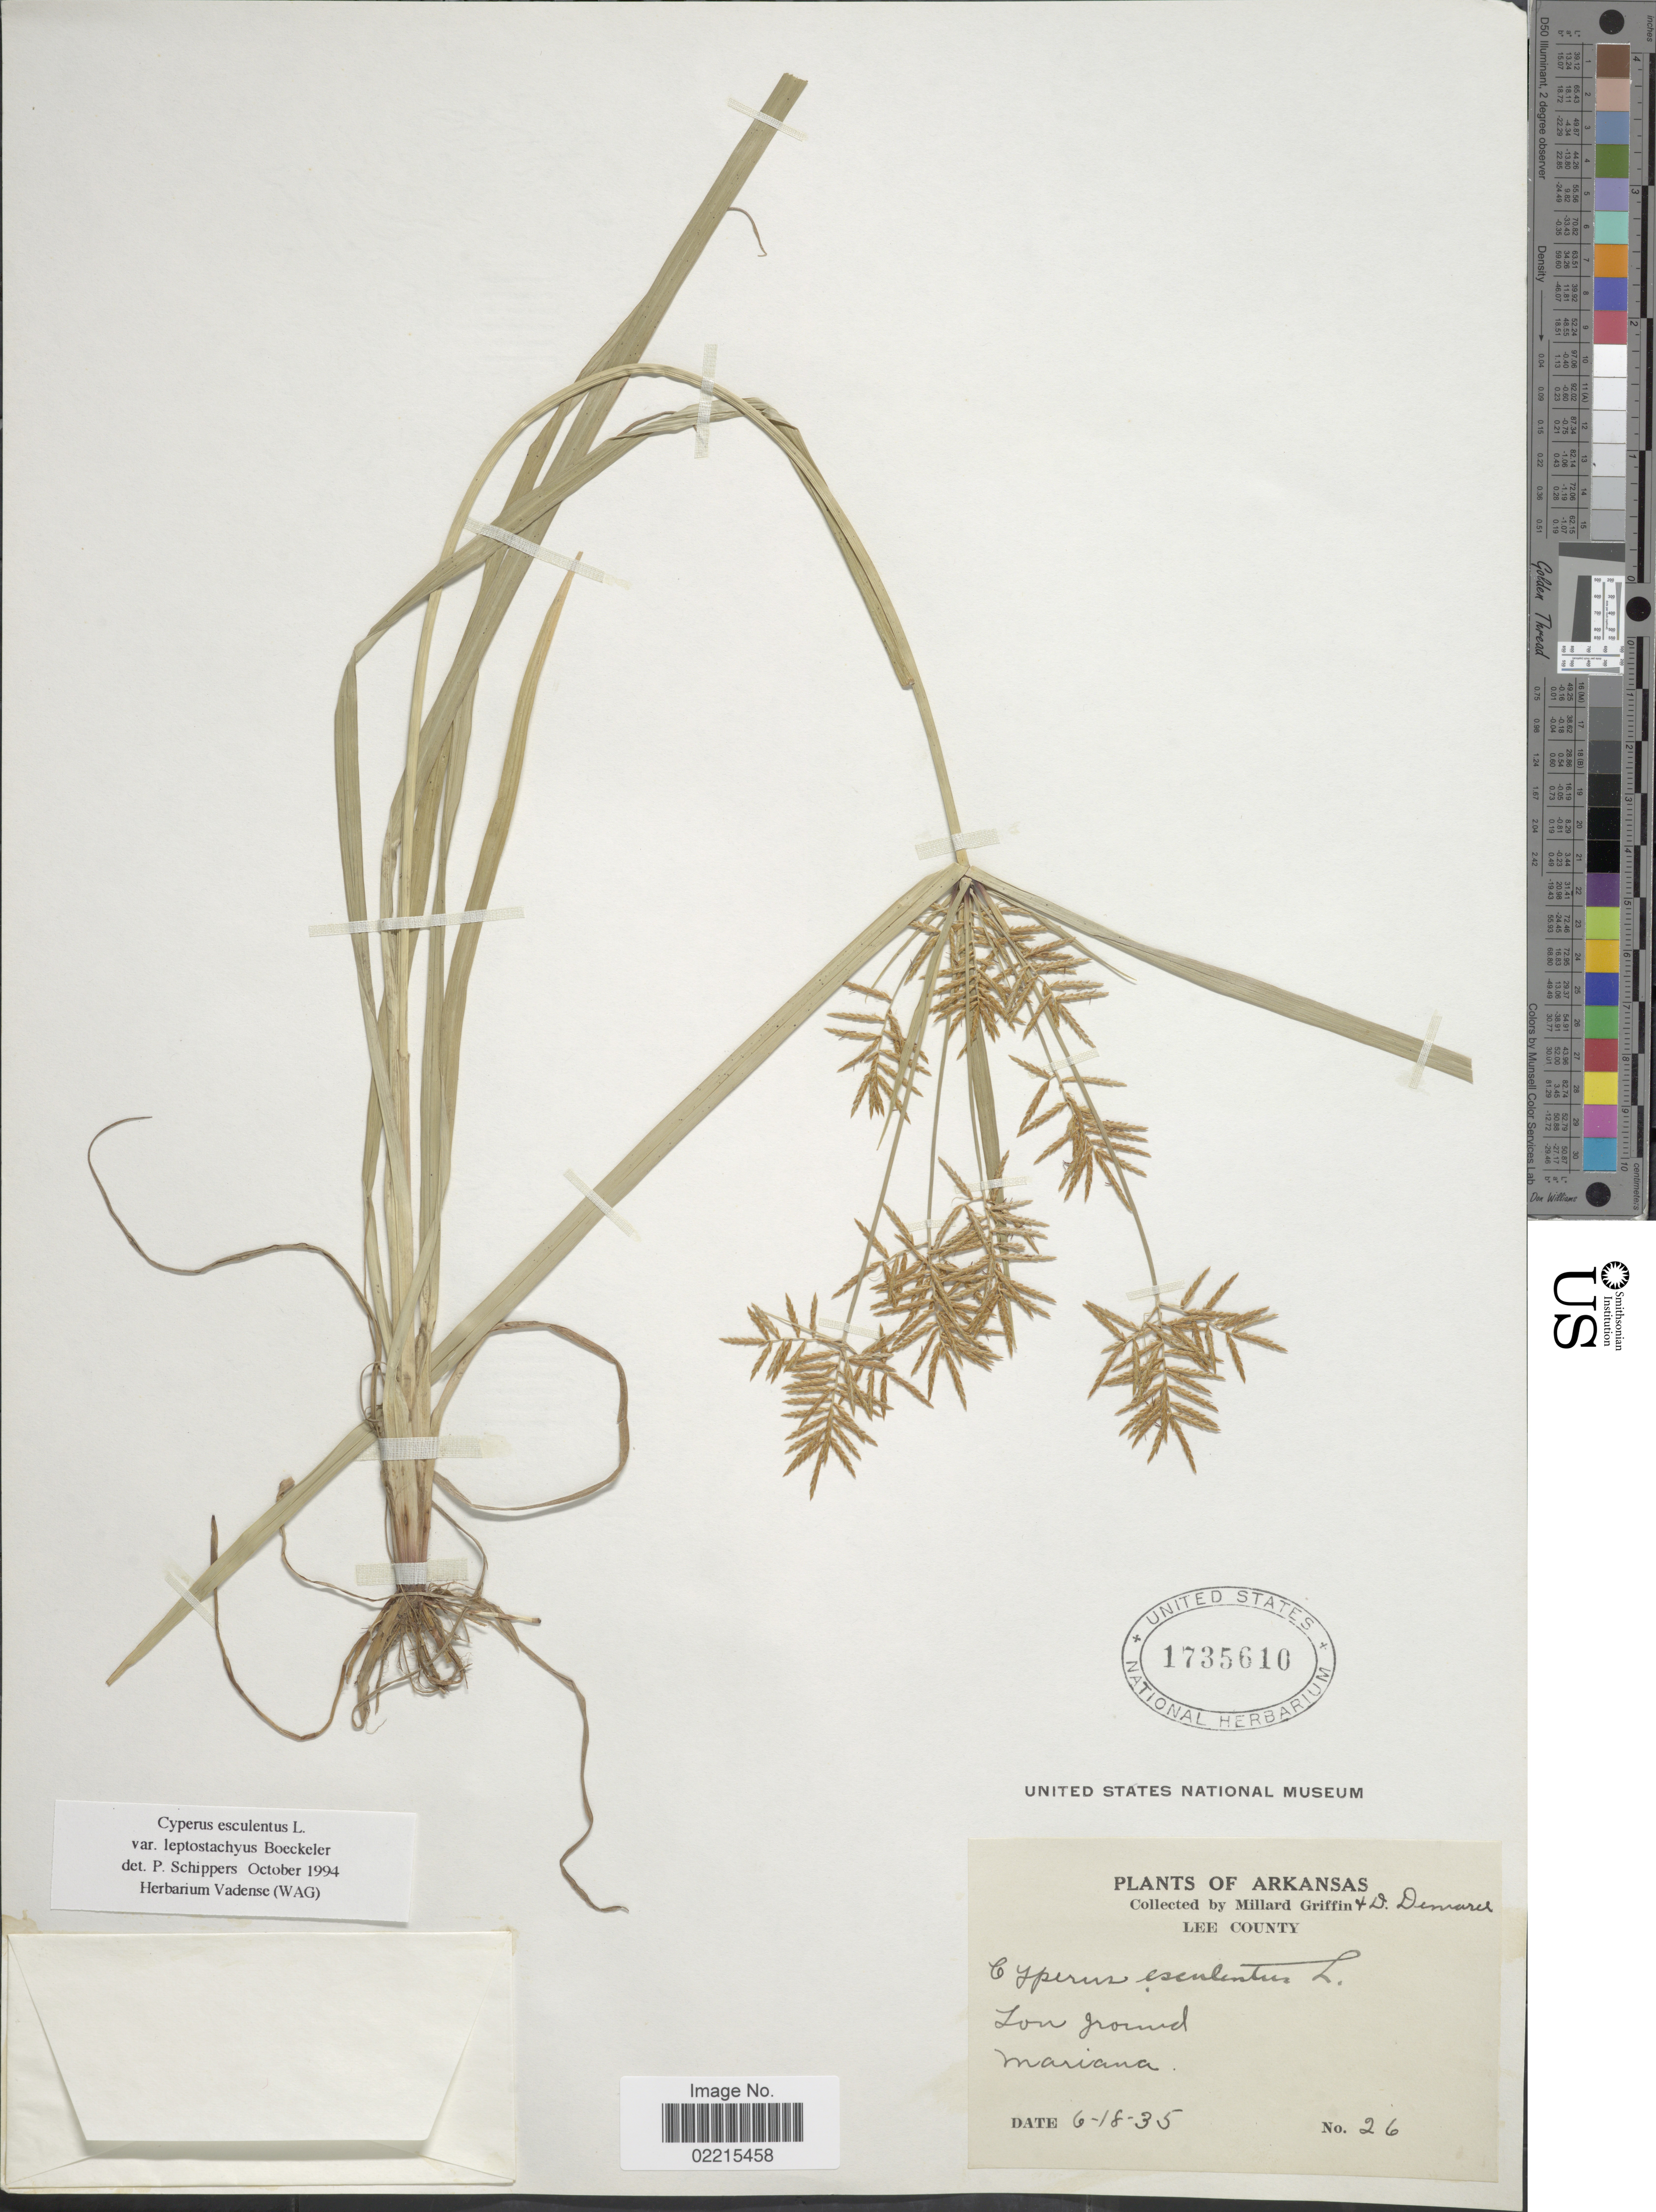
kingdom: Plantae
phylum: Tracheophyta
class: Liliopsida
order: Poales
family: Cyperaceae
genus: Cyperus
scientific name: Cyperus esculentus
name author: L.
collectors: M. Griffin & D. Demaree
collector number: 26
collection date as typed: Transcribed d/m/y: 18/6/35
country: United States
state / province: Arkansas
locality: Lee County, Low ground, Mariana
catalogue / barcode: US 1735610